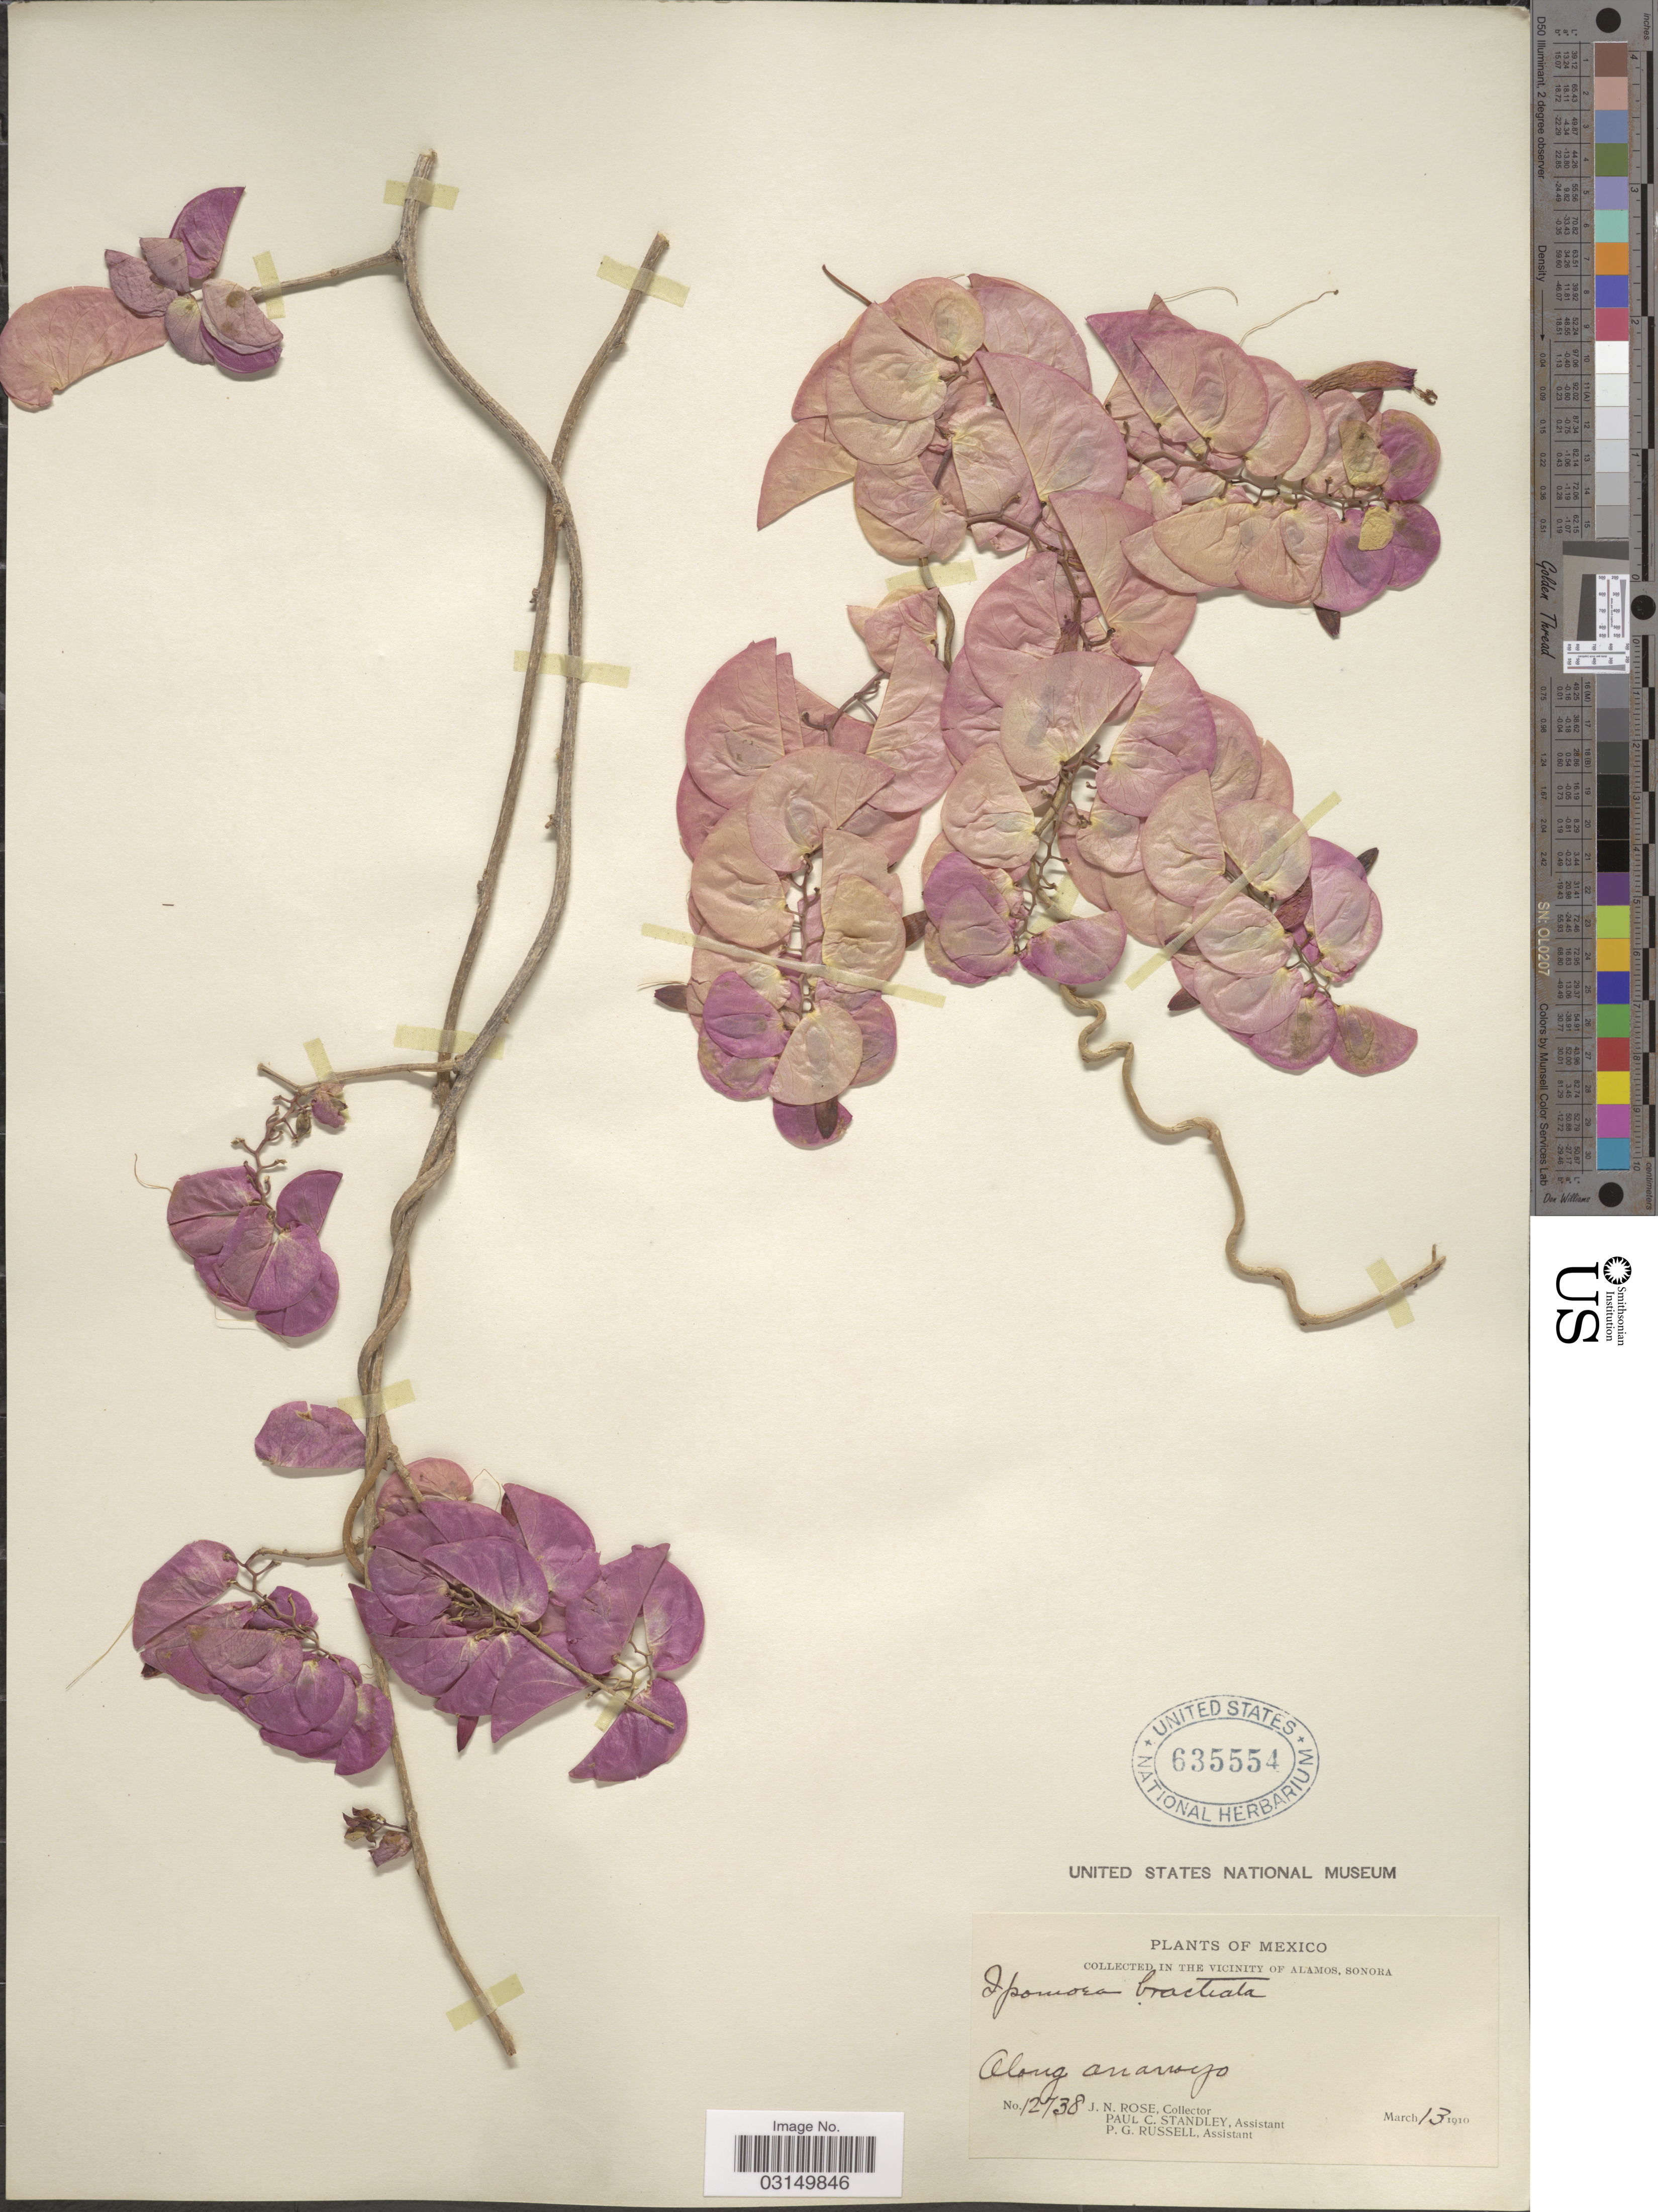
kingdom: Plantae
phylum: Tracheophyta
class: Magnoliopsida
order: Solanales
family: Convolvulaceae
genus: Ipomoea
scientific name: Ipomoea bracteata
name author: Cav.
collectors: J. N. Rose, P. C. Standley & P. G. Russell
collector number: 12738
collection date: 1910-03-13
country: Mexico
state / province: Sonora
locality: In The Vicinity of Alamos, Sonora, Along on arroyo.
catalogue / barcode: US 635554